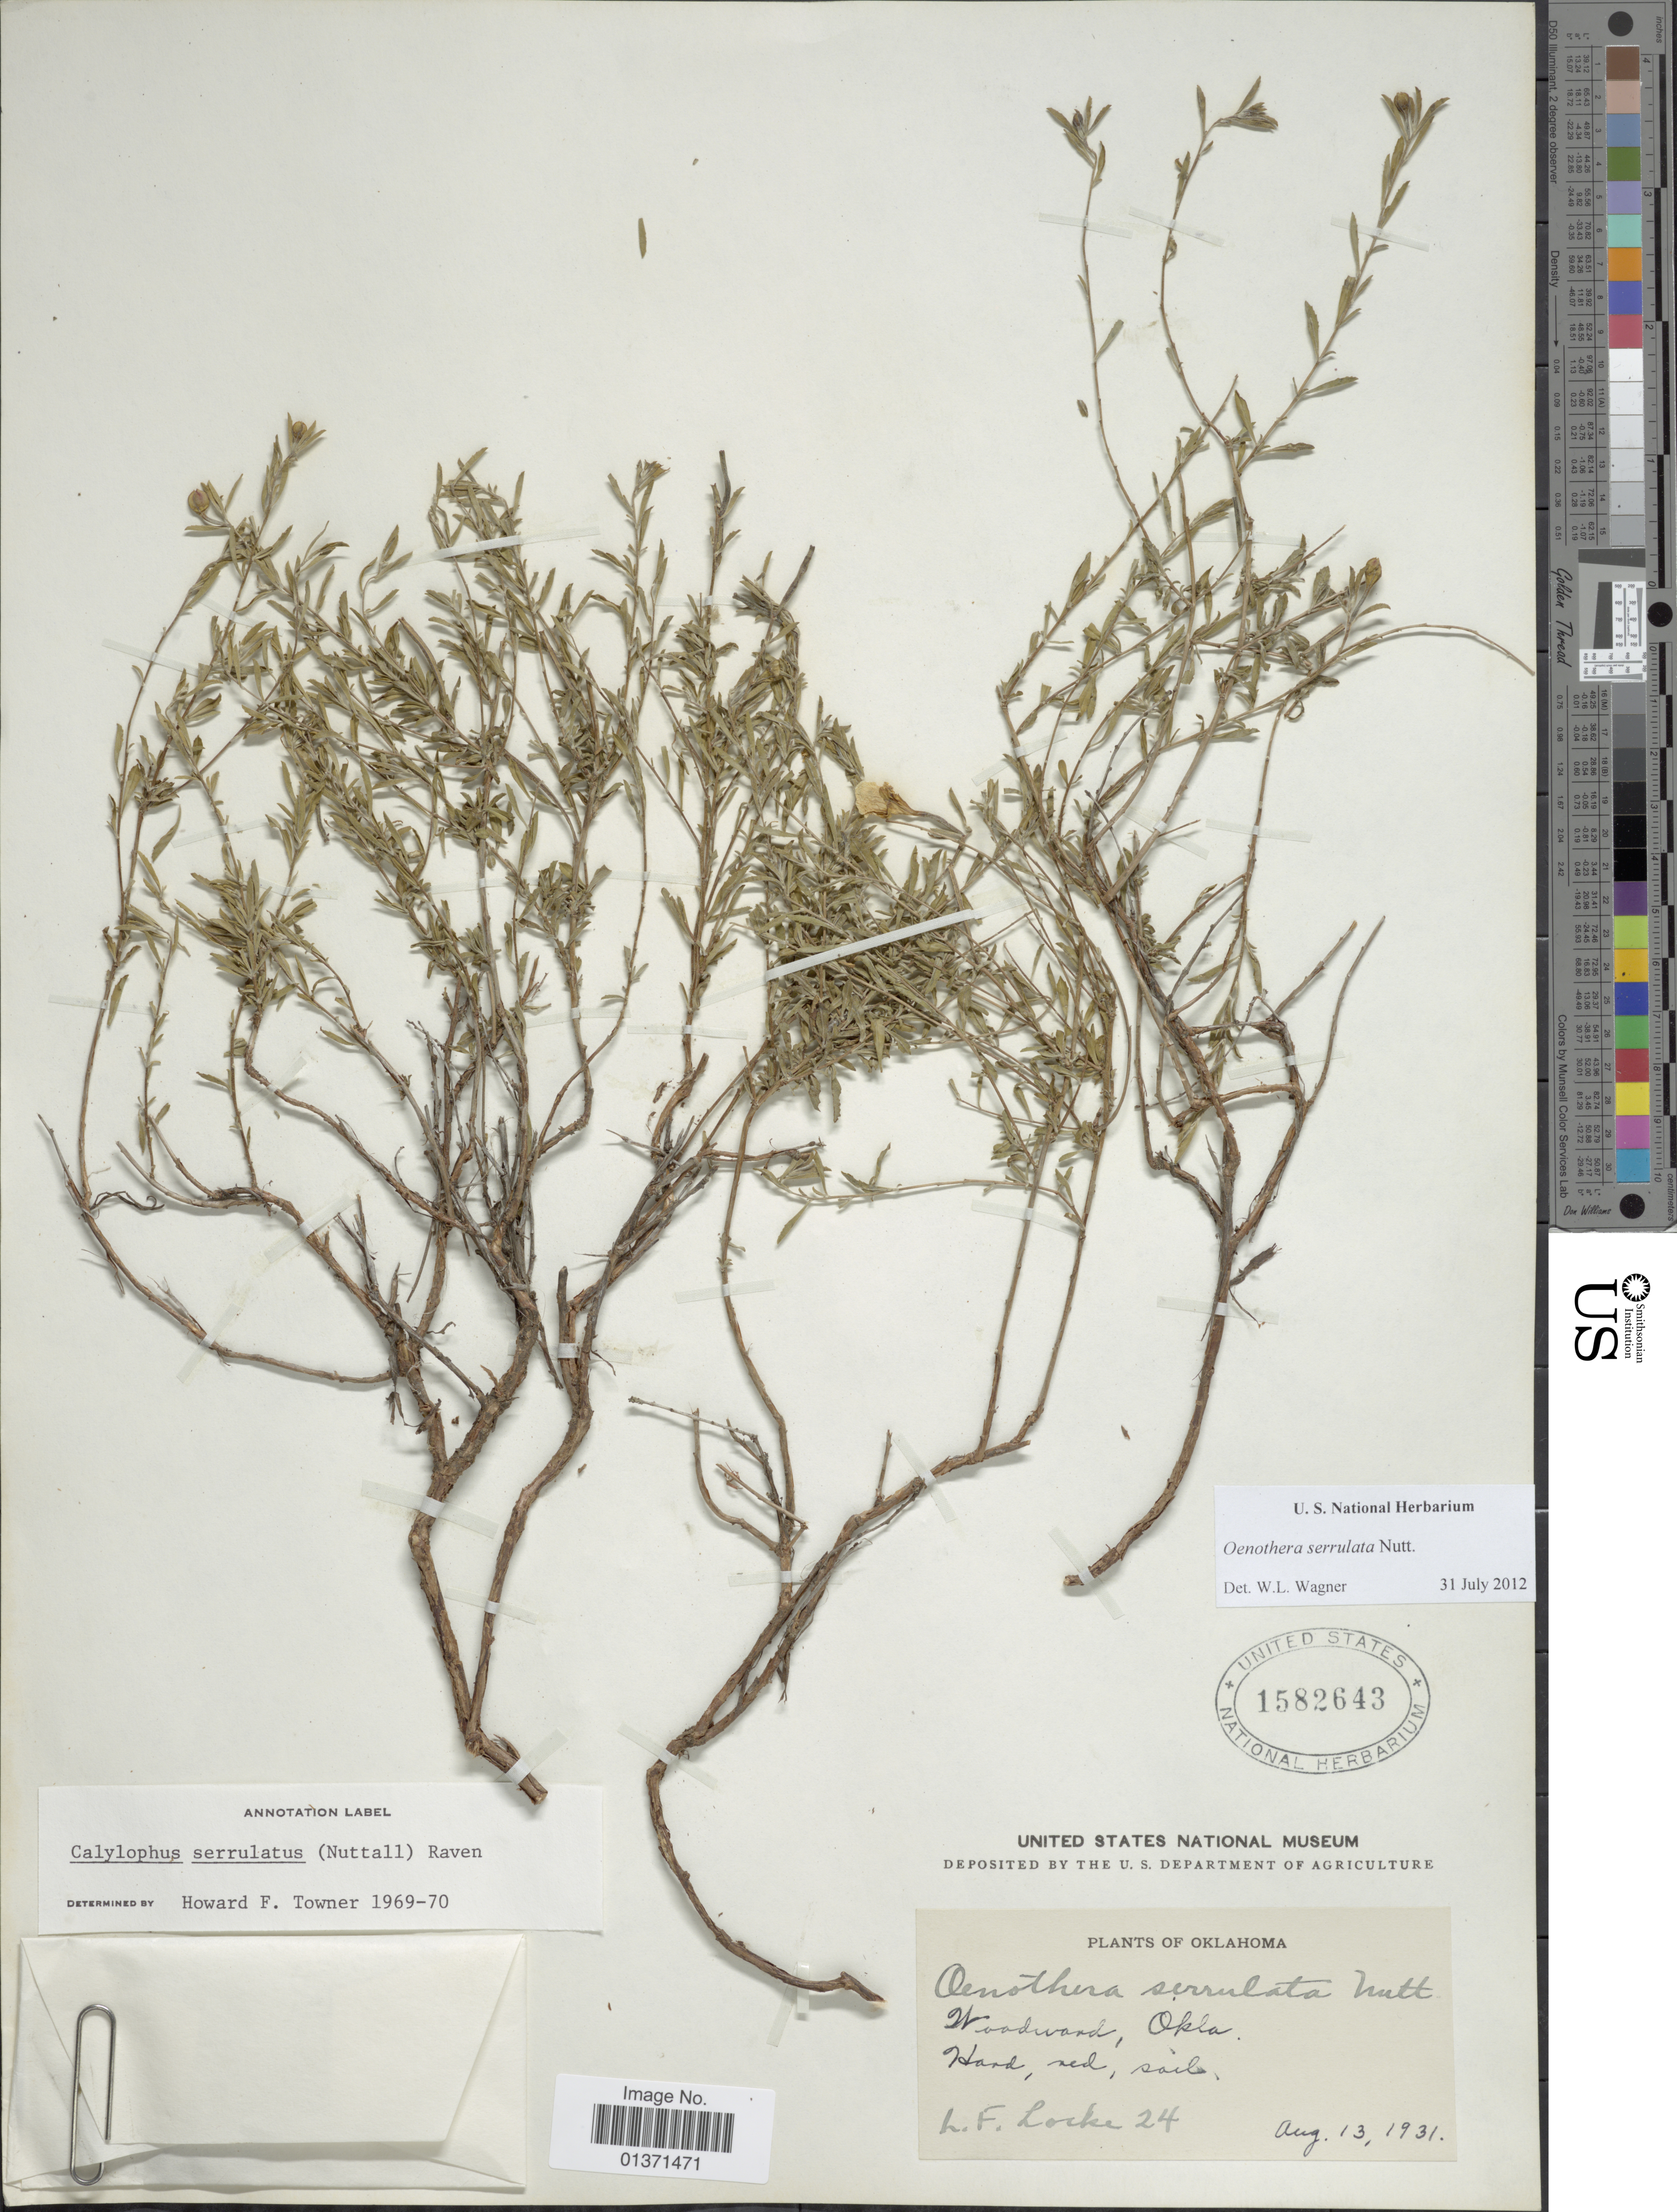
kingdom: Plantae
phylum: Tracheophyta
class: Magnoliopsida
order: Myrtales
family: Onagraceae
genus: Oenothera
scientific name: Oenothera serrulata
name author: Nutt.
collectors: L. Locke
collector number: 24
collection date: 1931-08-13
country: United States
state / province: Oklahoma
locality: Woodward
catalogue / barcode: US 1582643